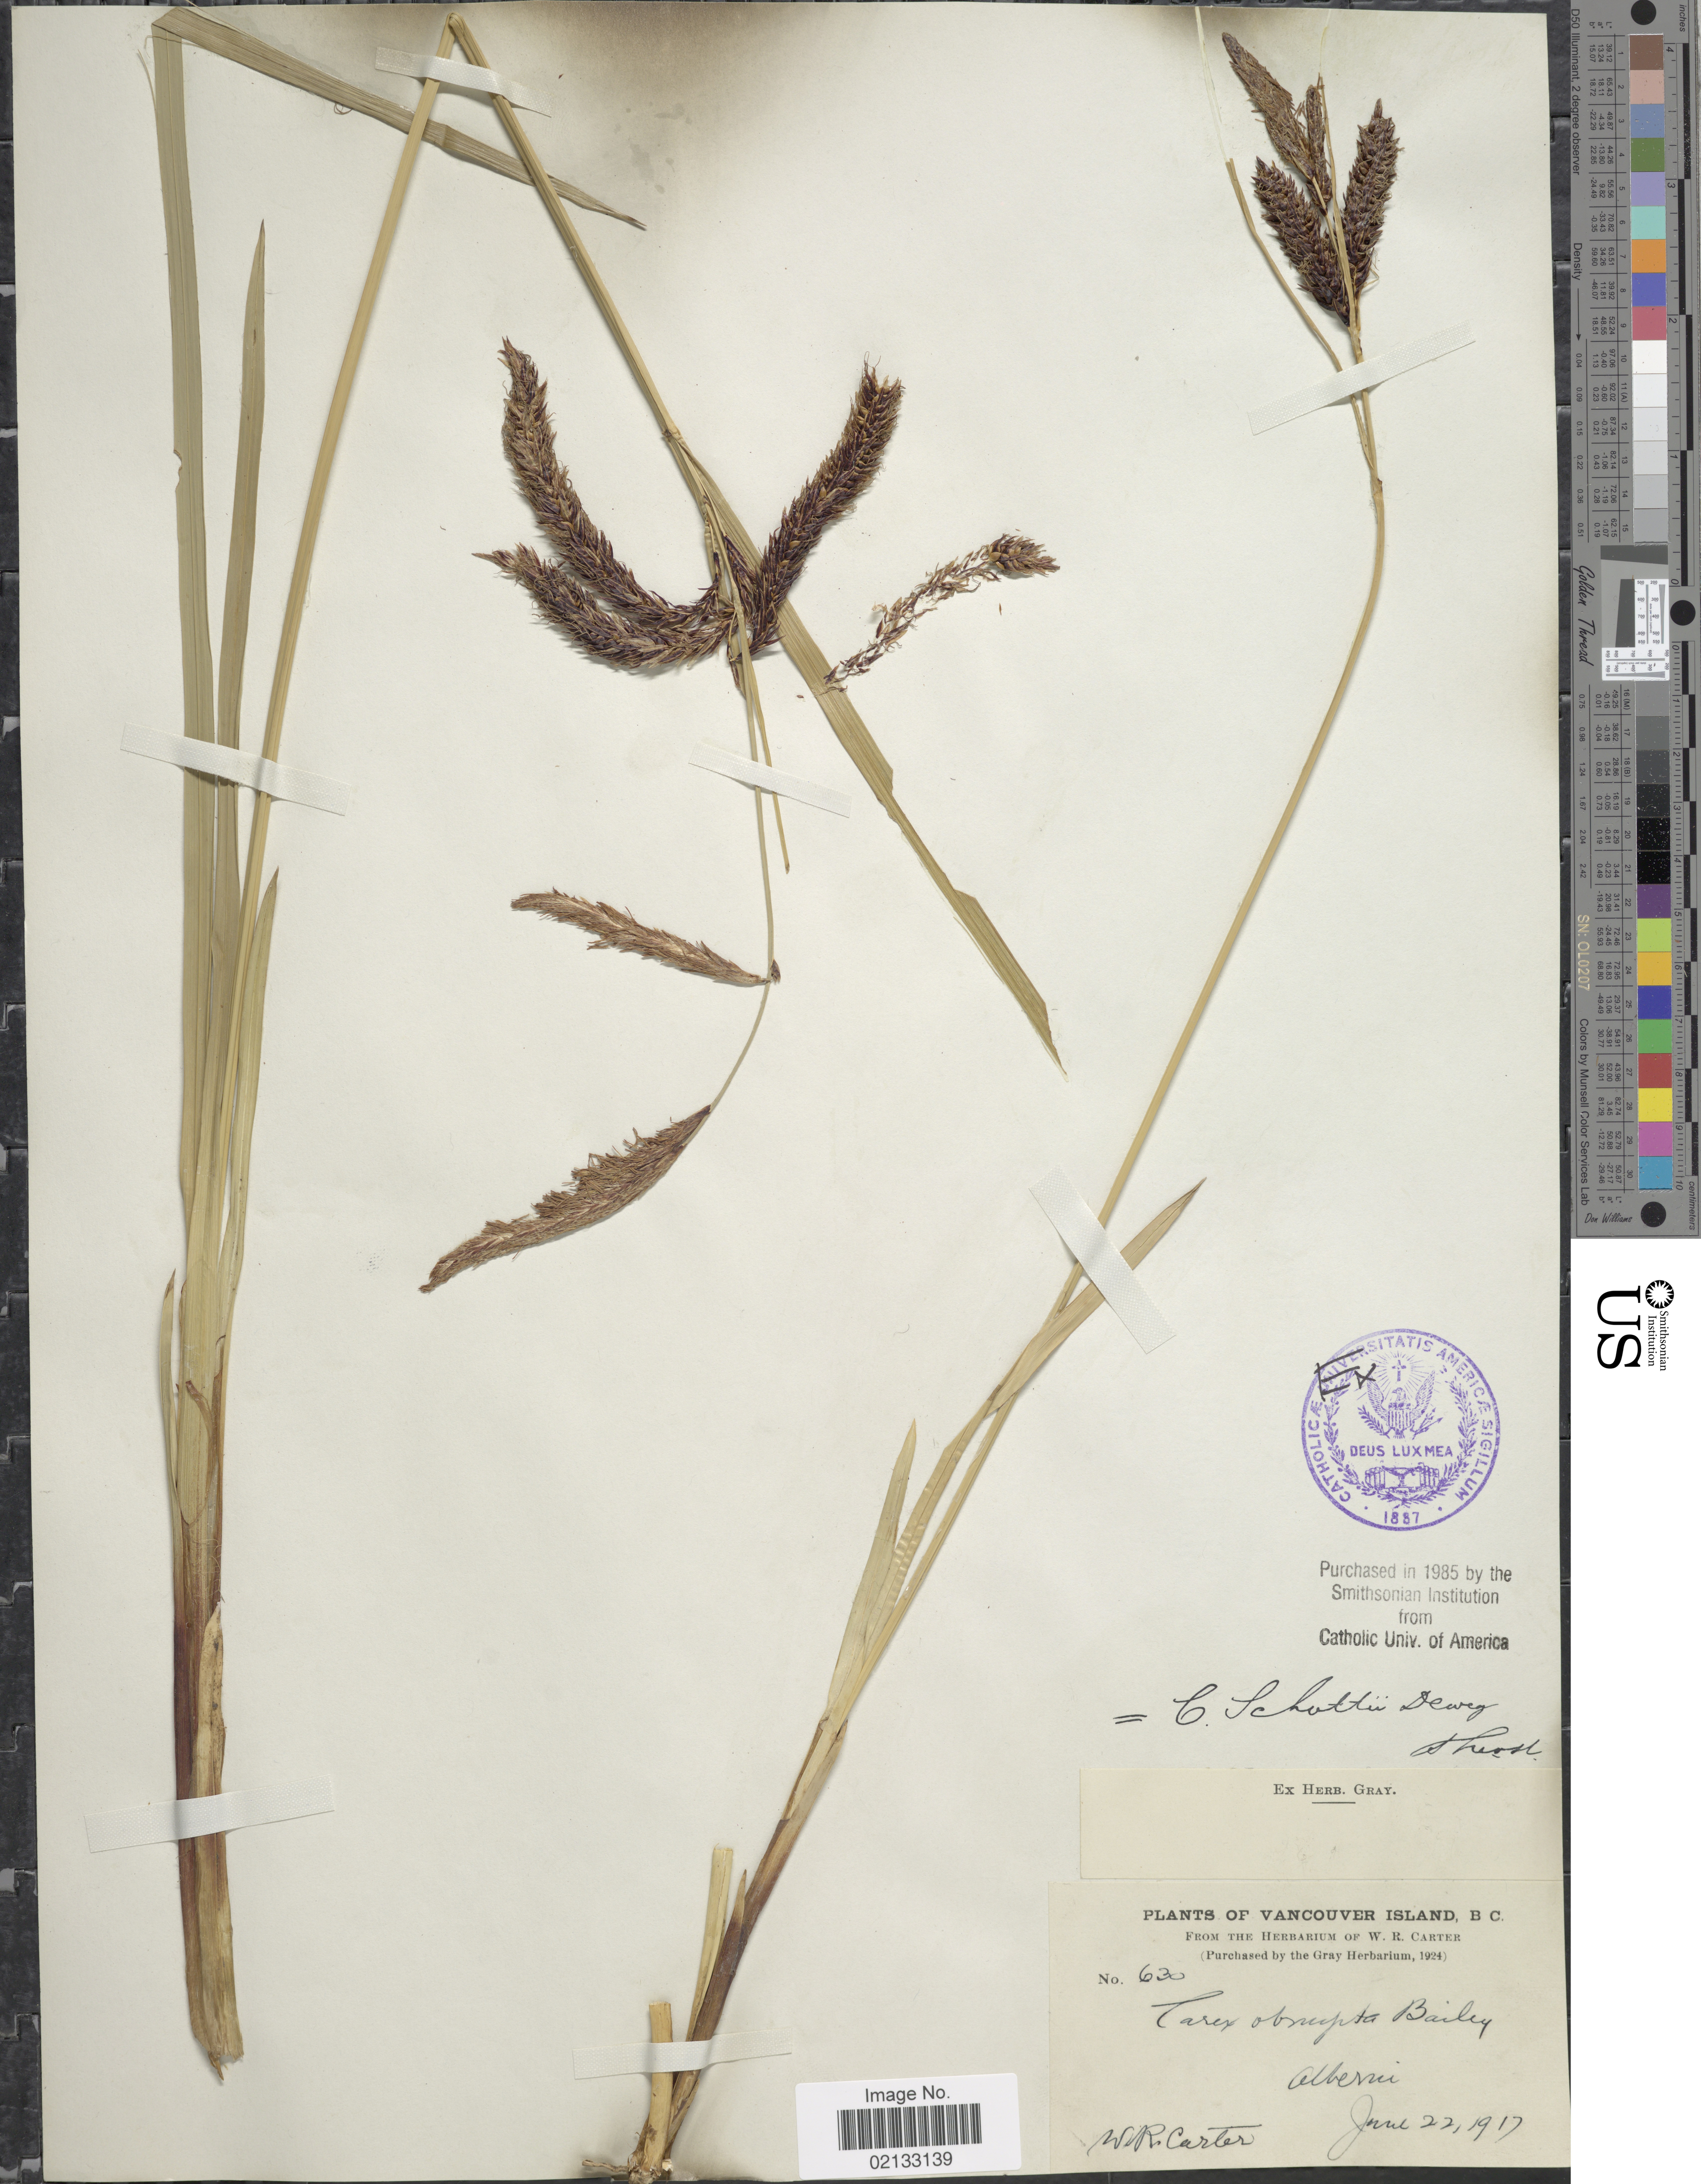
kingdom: Plantae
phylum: Tracheophyta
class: Liliopsida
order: Poales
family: Cyperaceae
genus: Carex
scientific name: Carex schottii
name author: Dewey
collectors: W. R. Carter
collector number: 630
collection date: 1917-06-22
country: Canada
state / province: British Columbia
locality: Vancouver Island. Alberni